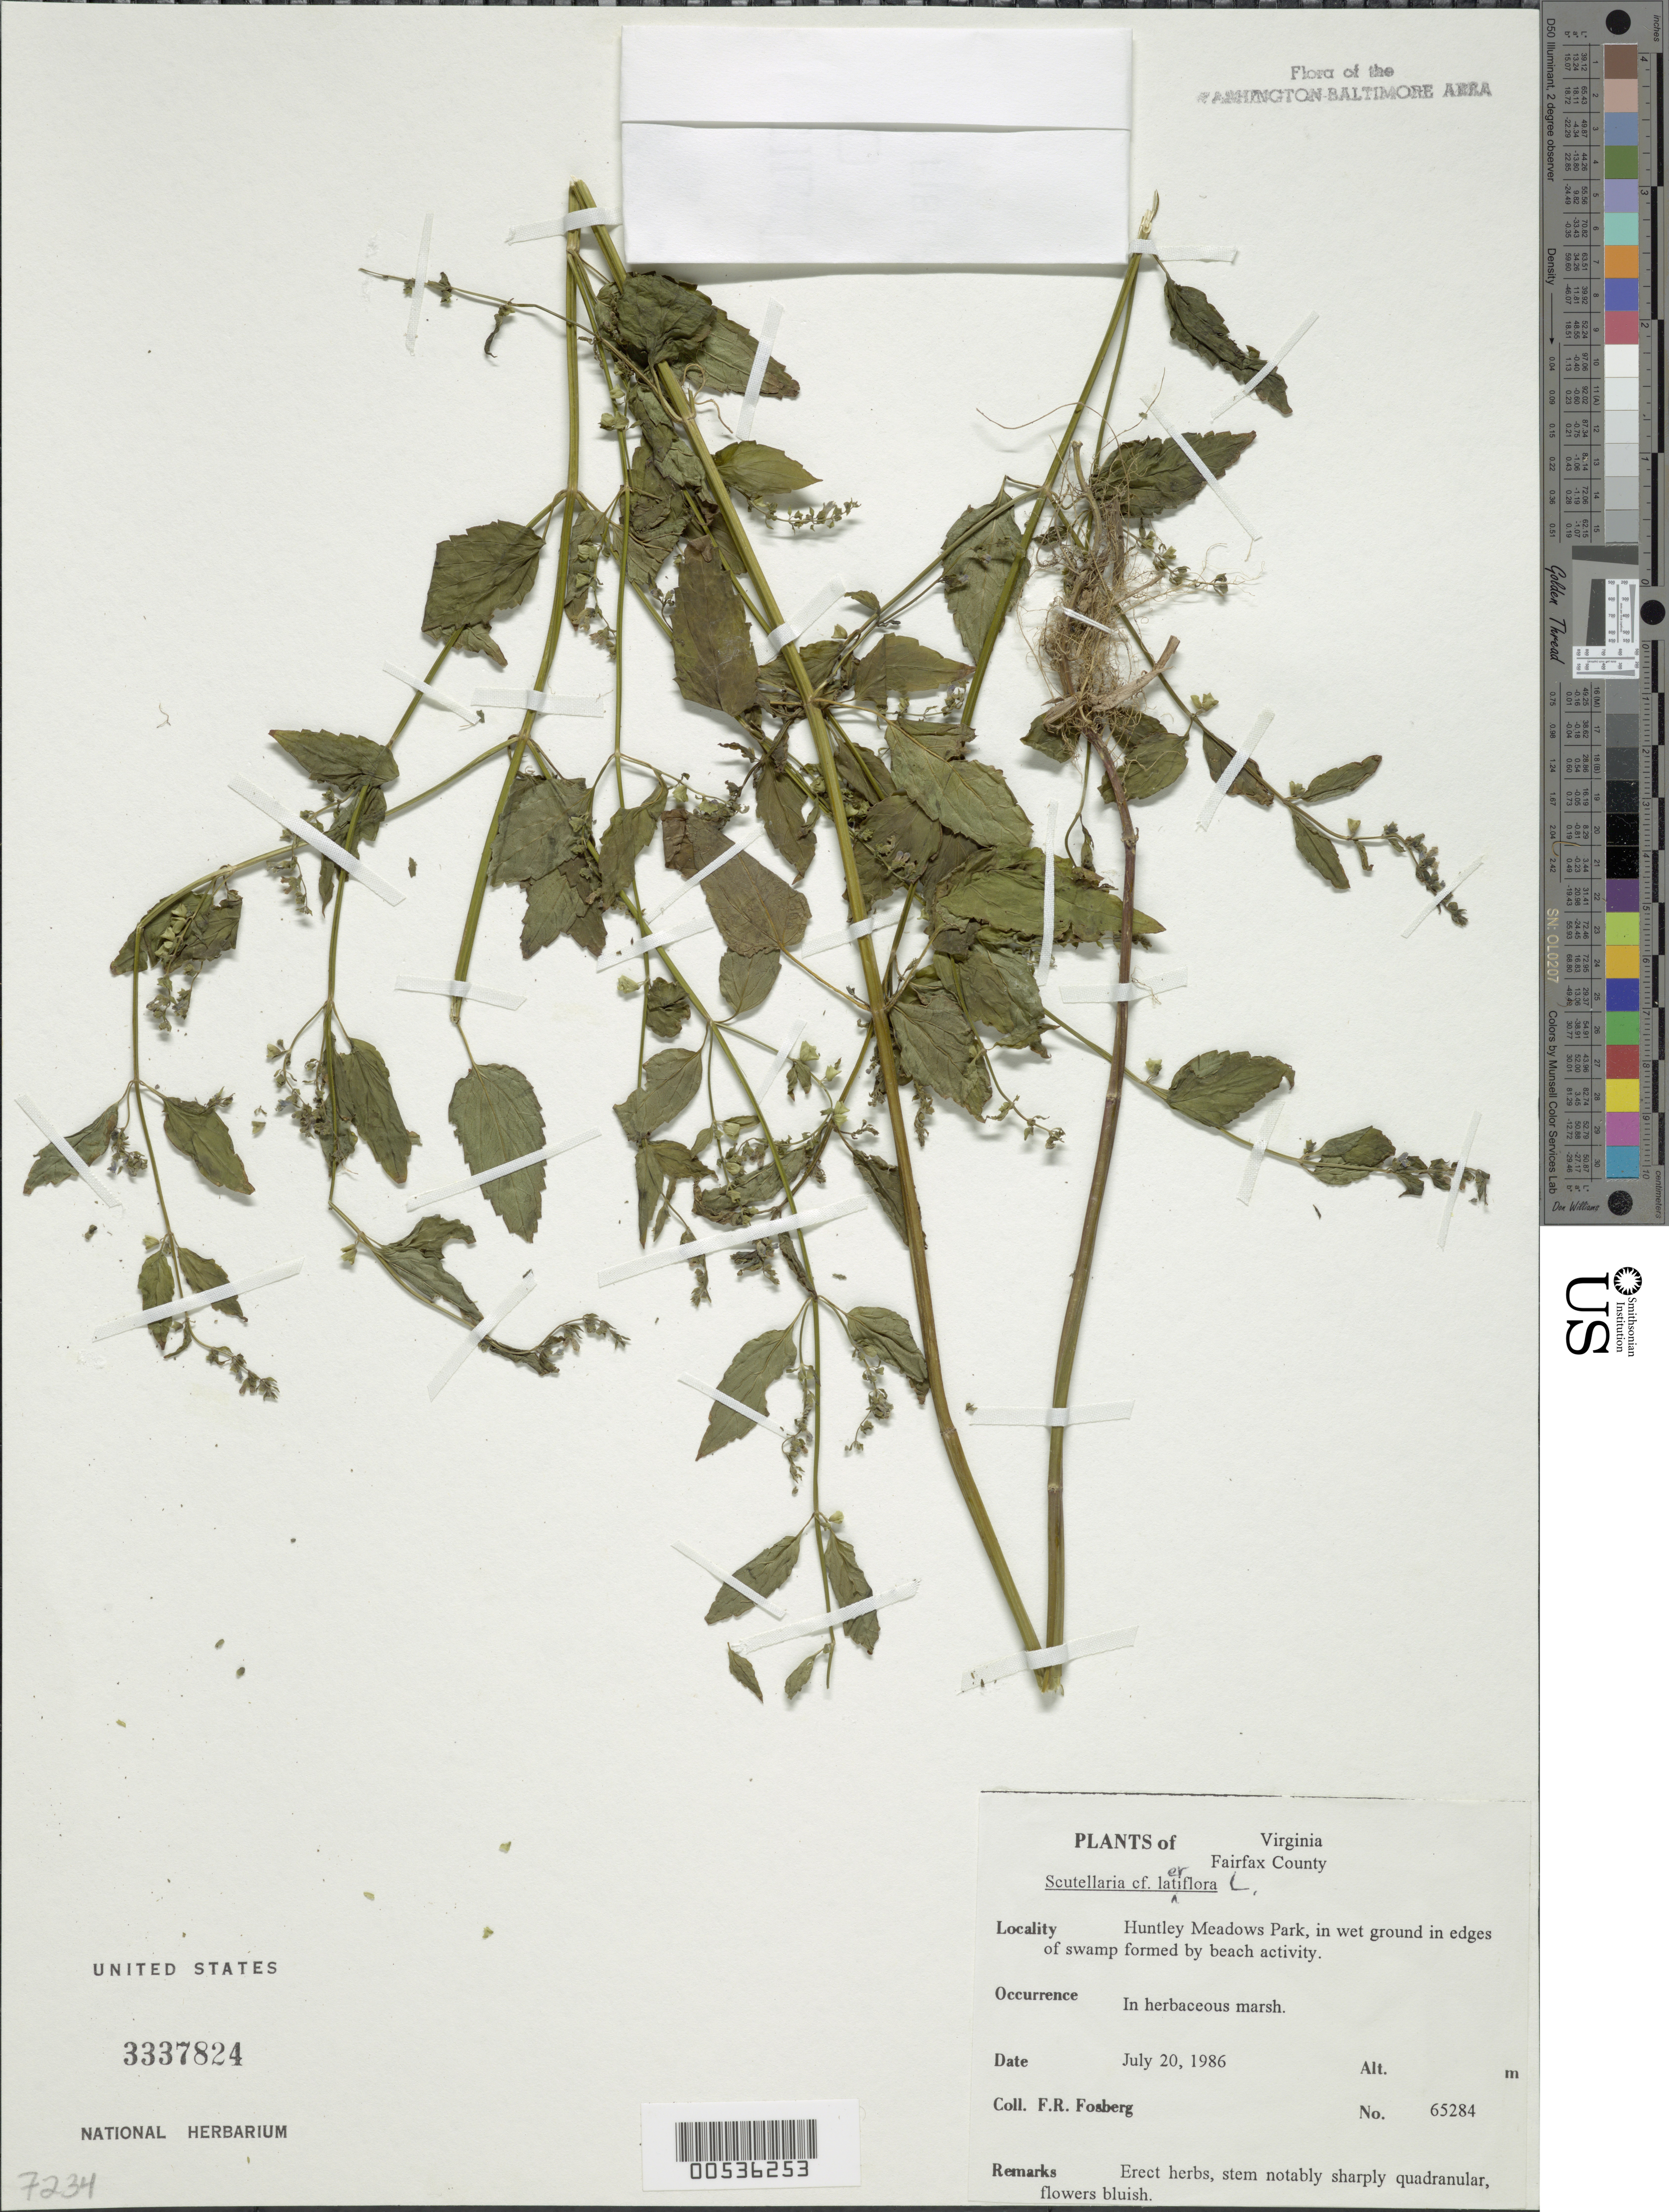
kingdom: Plantae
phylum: Tracheophyta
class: Magnoliopsida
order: Lamiales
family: Lamiaceae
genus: Scutellaria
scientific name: Scutellaria lateriflora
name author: L.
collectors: F. R. Fosberg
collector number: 65284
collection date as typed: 20 Jul 1986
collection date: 1986-07-20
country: United States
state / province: Virginia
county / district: Fairfax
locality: Huntley Meadows Park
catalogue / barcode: US 3337824